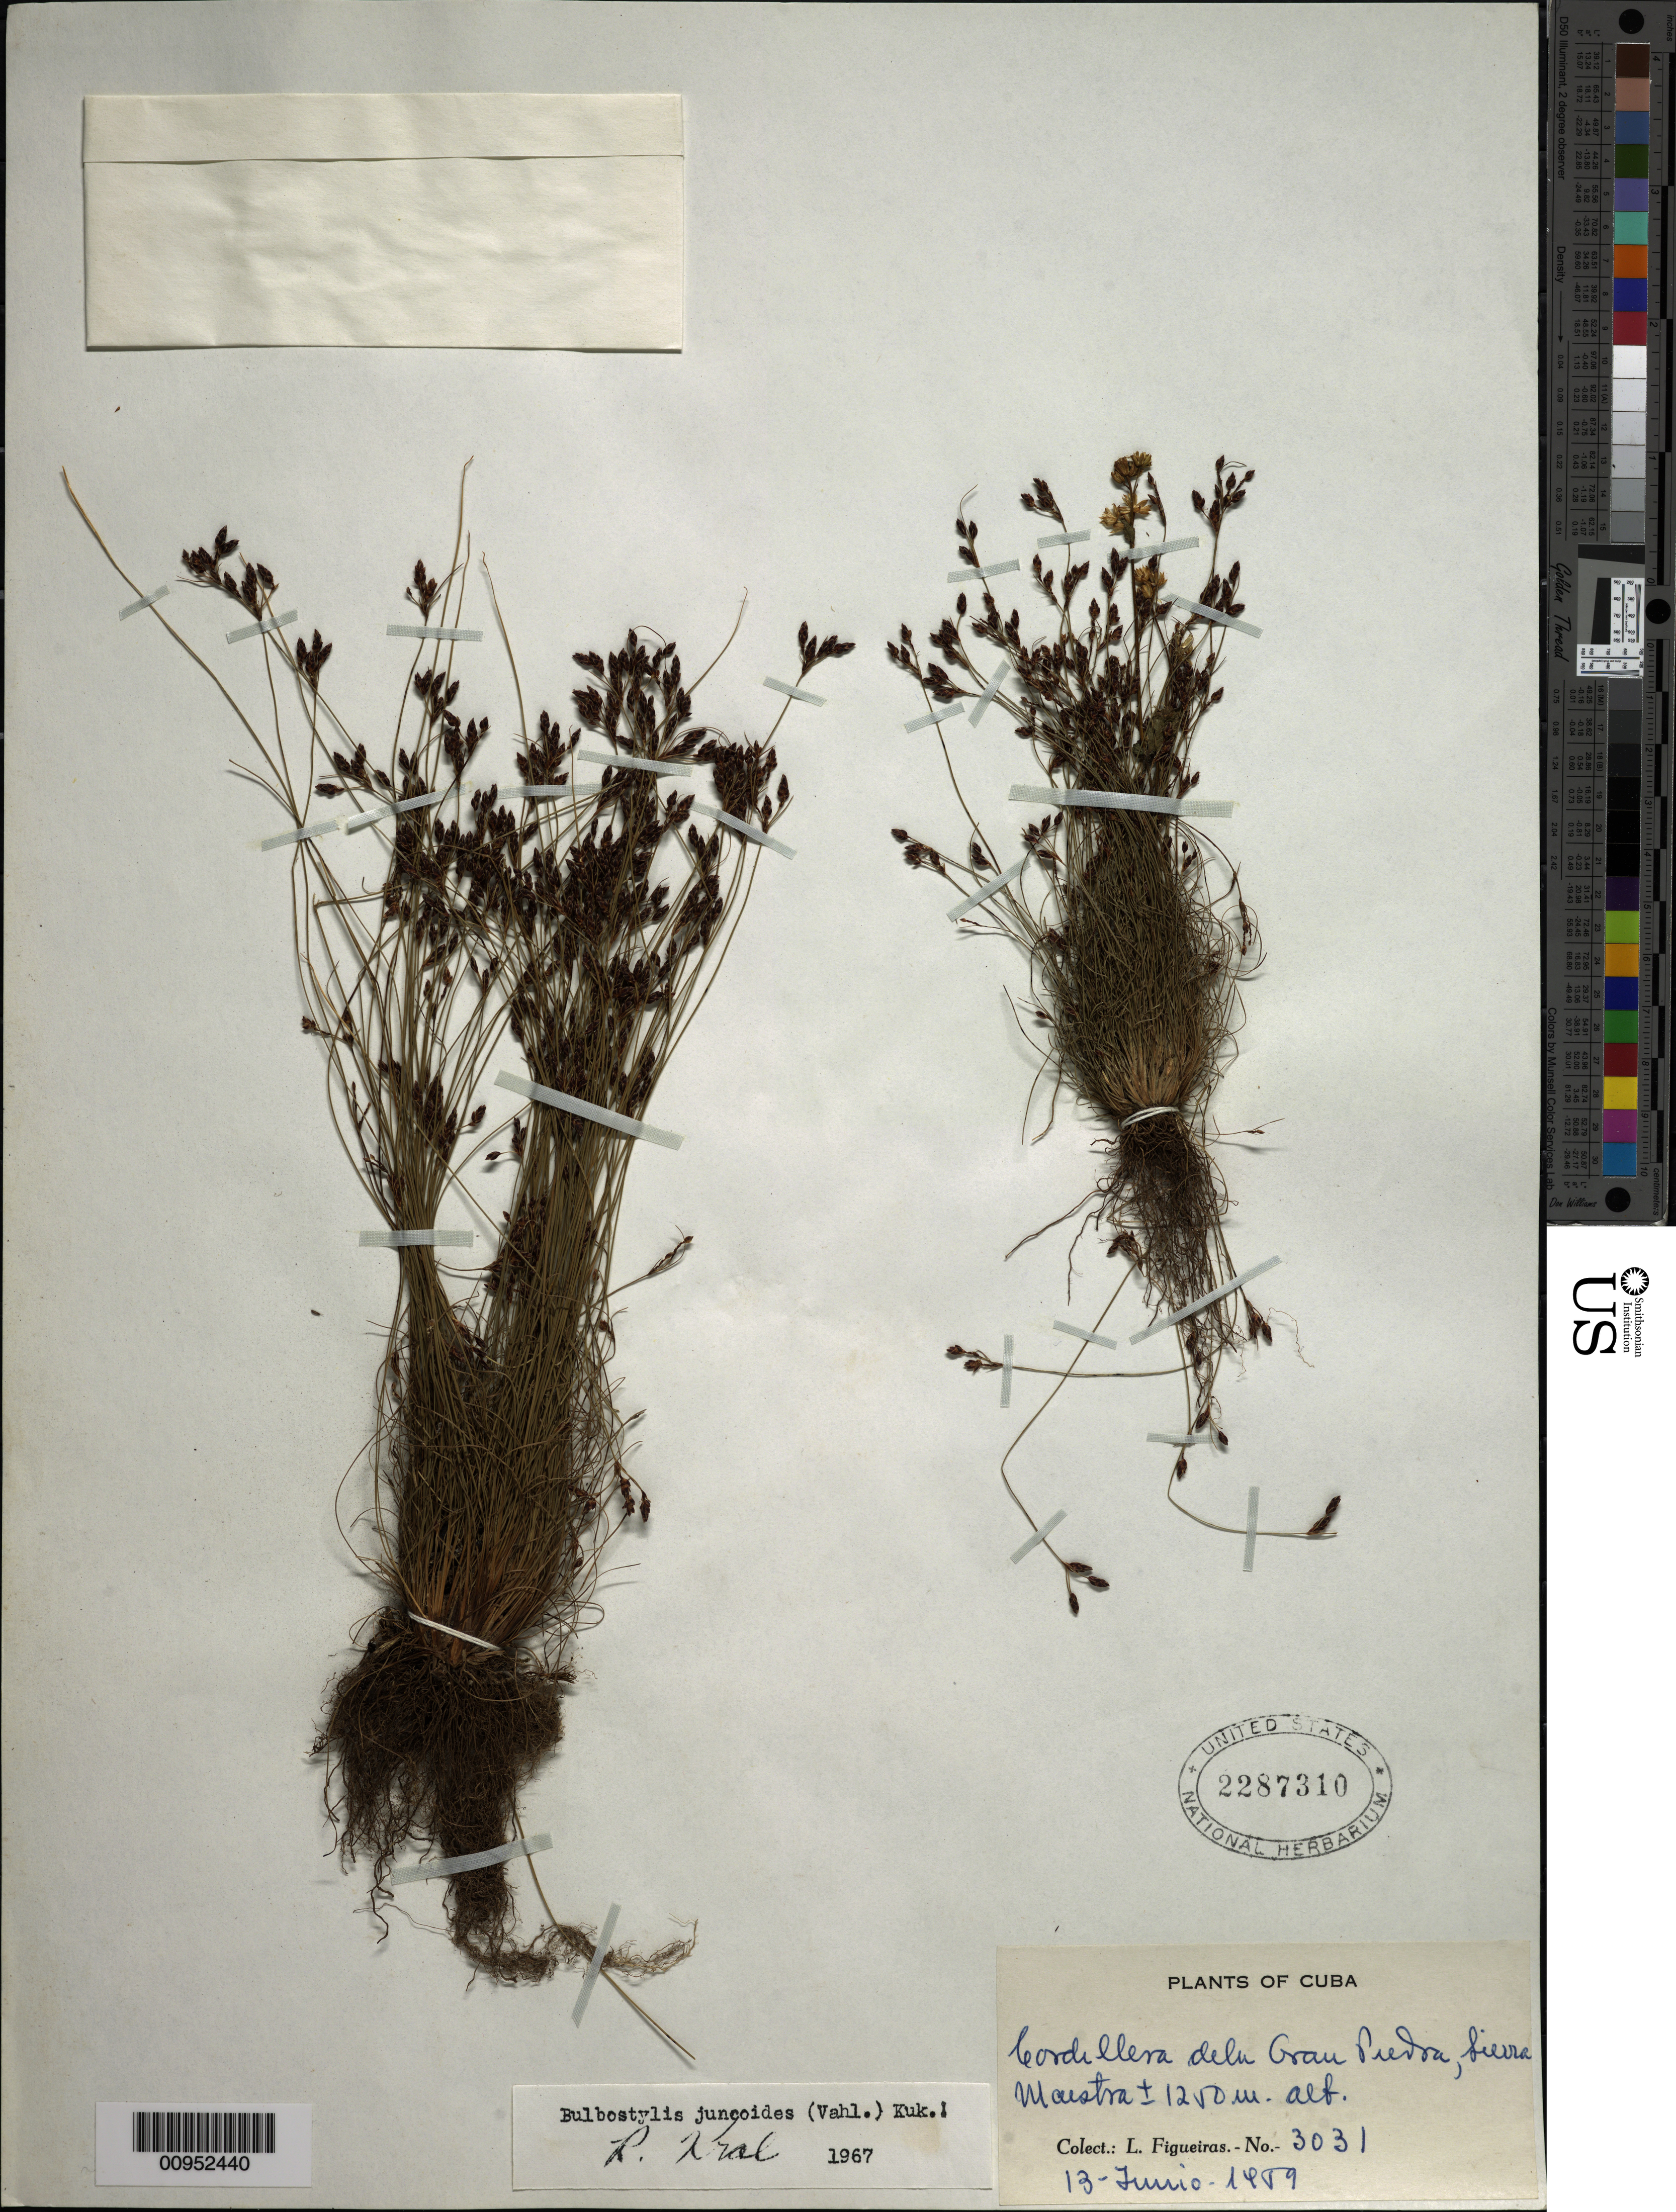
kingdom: Plantae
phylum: Tracheophyta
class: Liliopsida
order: Poales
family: Cyperaceae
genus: Bulbostylis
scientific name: Bulbostylis juncoides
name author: (Vahl) Kük. ex Herter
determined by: Kral, Robert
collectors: M. López Figueiras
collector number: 3031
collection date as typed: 13 Jun 1959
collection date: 1959-06-13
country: Cuba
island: Cuba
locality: Cordillera de la Gran Piedra, Sierra Maestra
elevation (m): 1250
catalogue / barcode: US 2287310